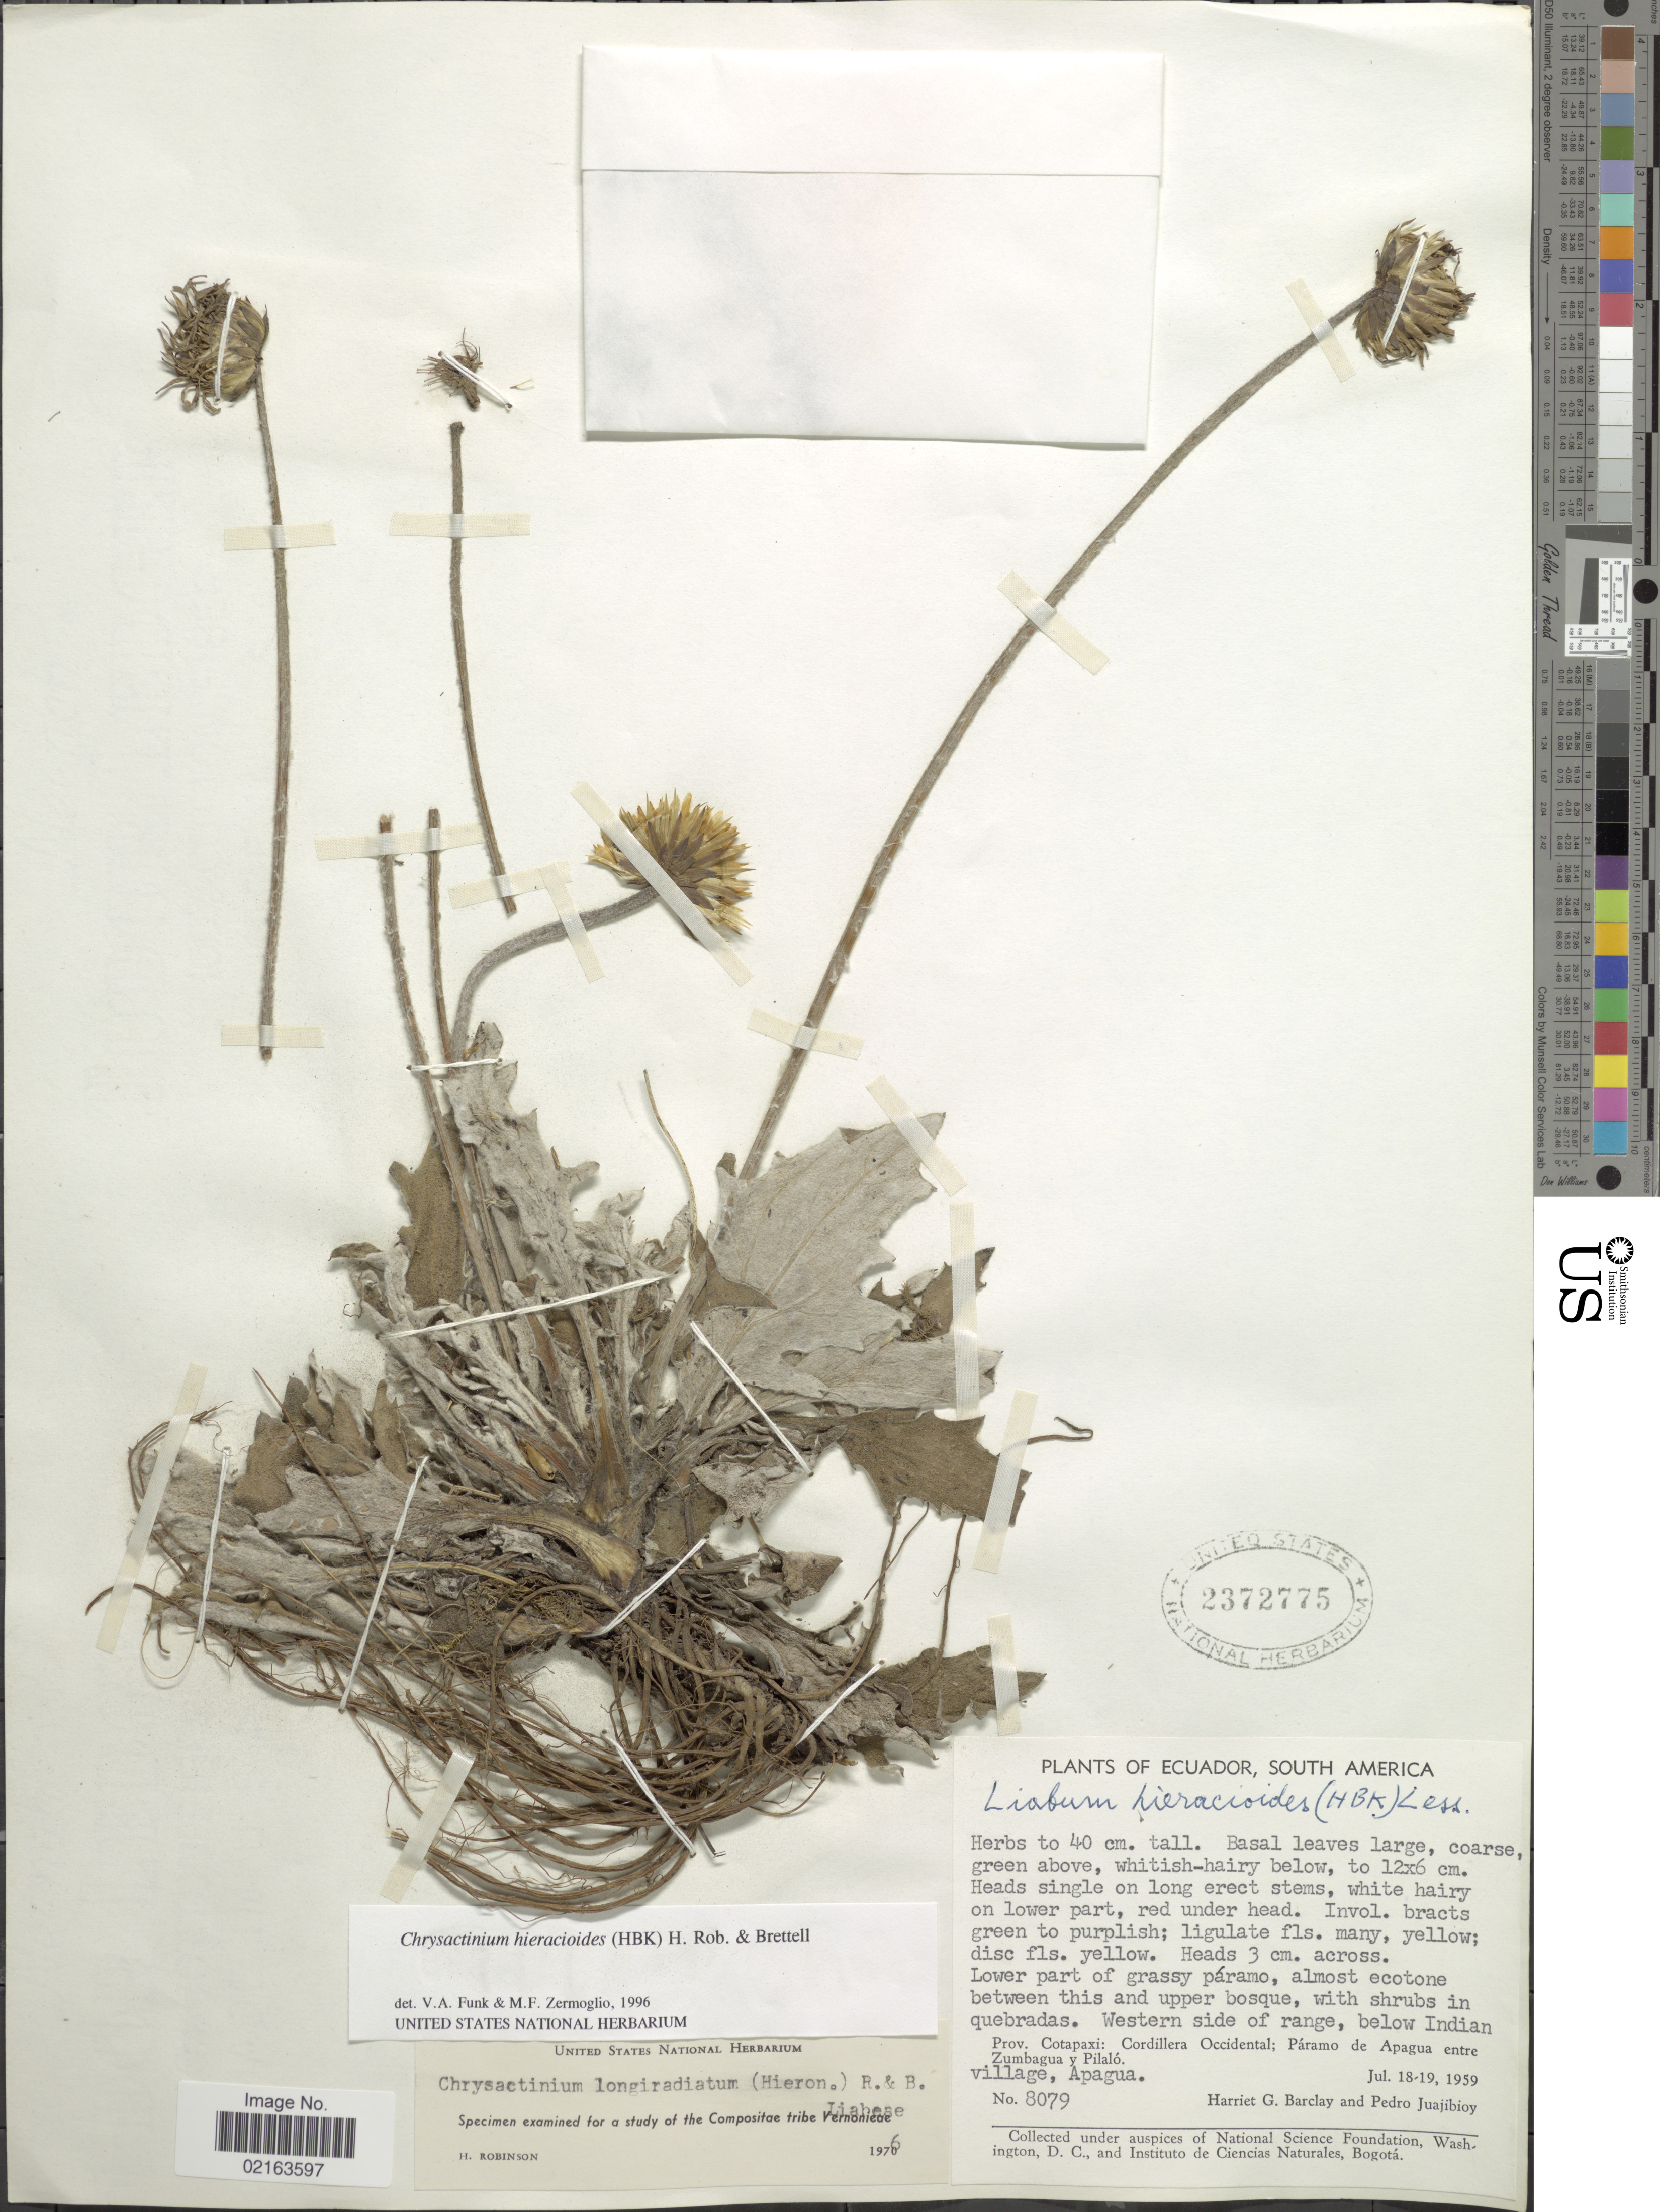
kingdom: Plantae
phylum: Tracheophyta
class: Magnoliopsida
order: Asterales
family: Asteraceae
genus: Chrysactinium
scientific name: Chrysactinium hieracioides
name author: (Kunth) H. Rob. & Brettell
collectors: H. G. Barclay & P. Juajibioy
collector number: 8079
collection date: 1959-07-18/1959-07-19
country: Ecuador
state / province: Cotopaxi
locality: Western side of range, below Indian village, Apagua. Prov. Cotopaxi: Cordillera Occidental; Páramo de Apagua entre Zumbagua y Pilaló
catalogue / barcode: US 2372775